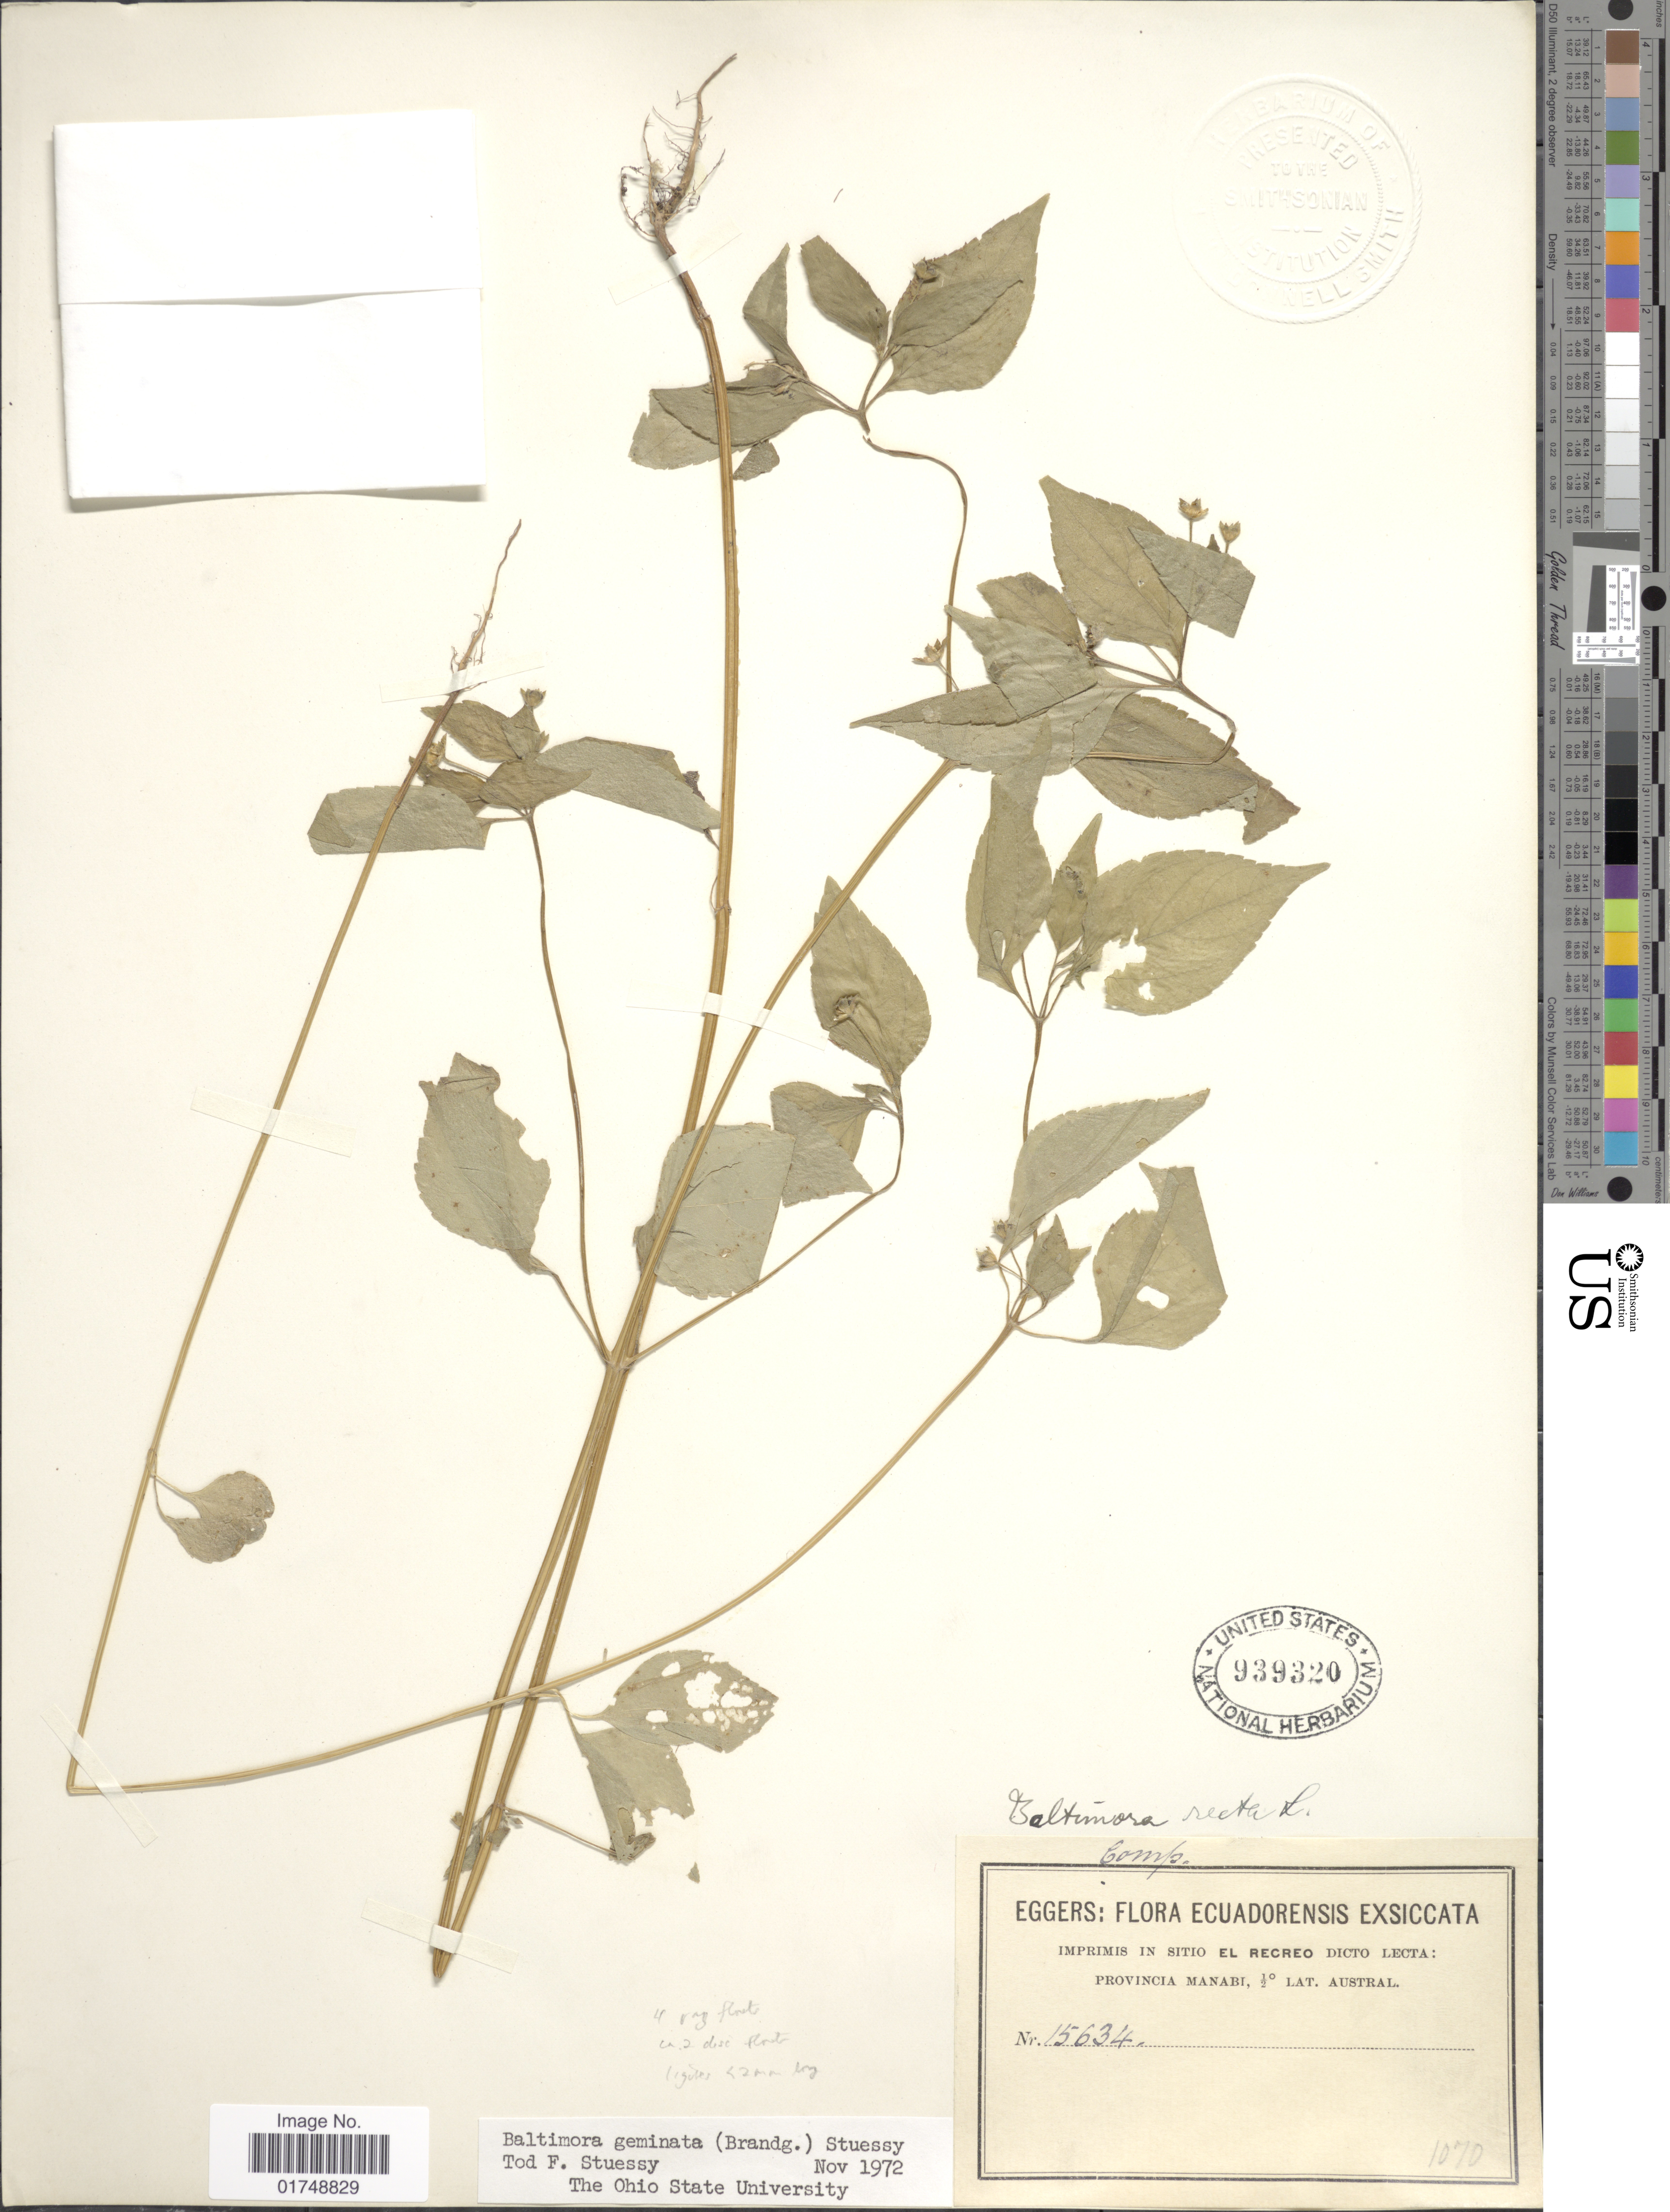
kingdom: Plantae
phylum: Tracheophyta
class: Magnoliopsida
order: Asterales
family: Asteraceae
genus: Baltimora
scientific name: Baltimora geminata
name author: (Brandegee) Stuessy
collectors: H. F. A. von Eggers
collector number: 15634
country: Ecuador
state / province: Manabí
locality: Imprimis in sito El Recreo Dicto Lecta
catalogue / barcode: US 939320